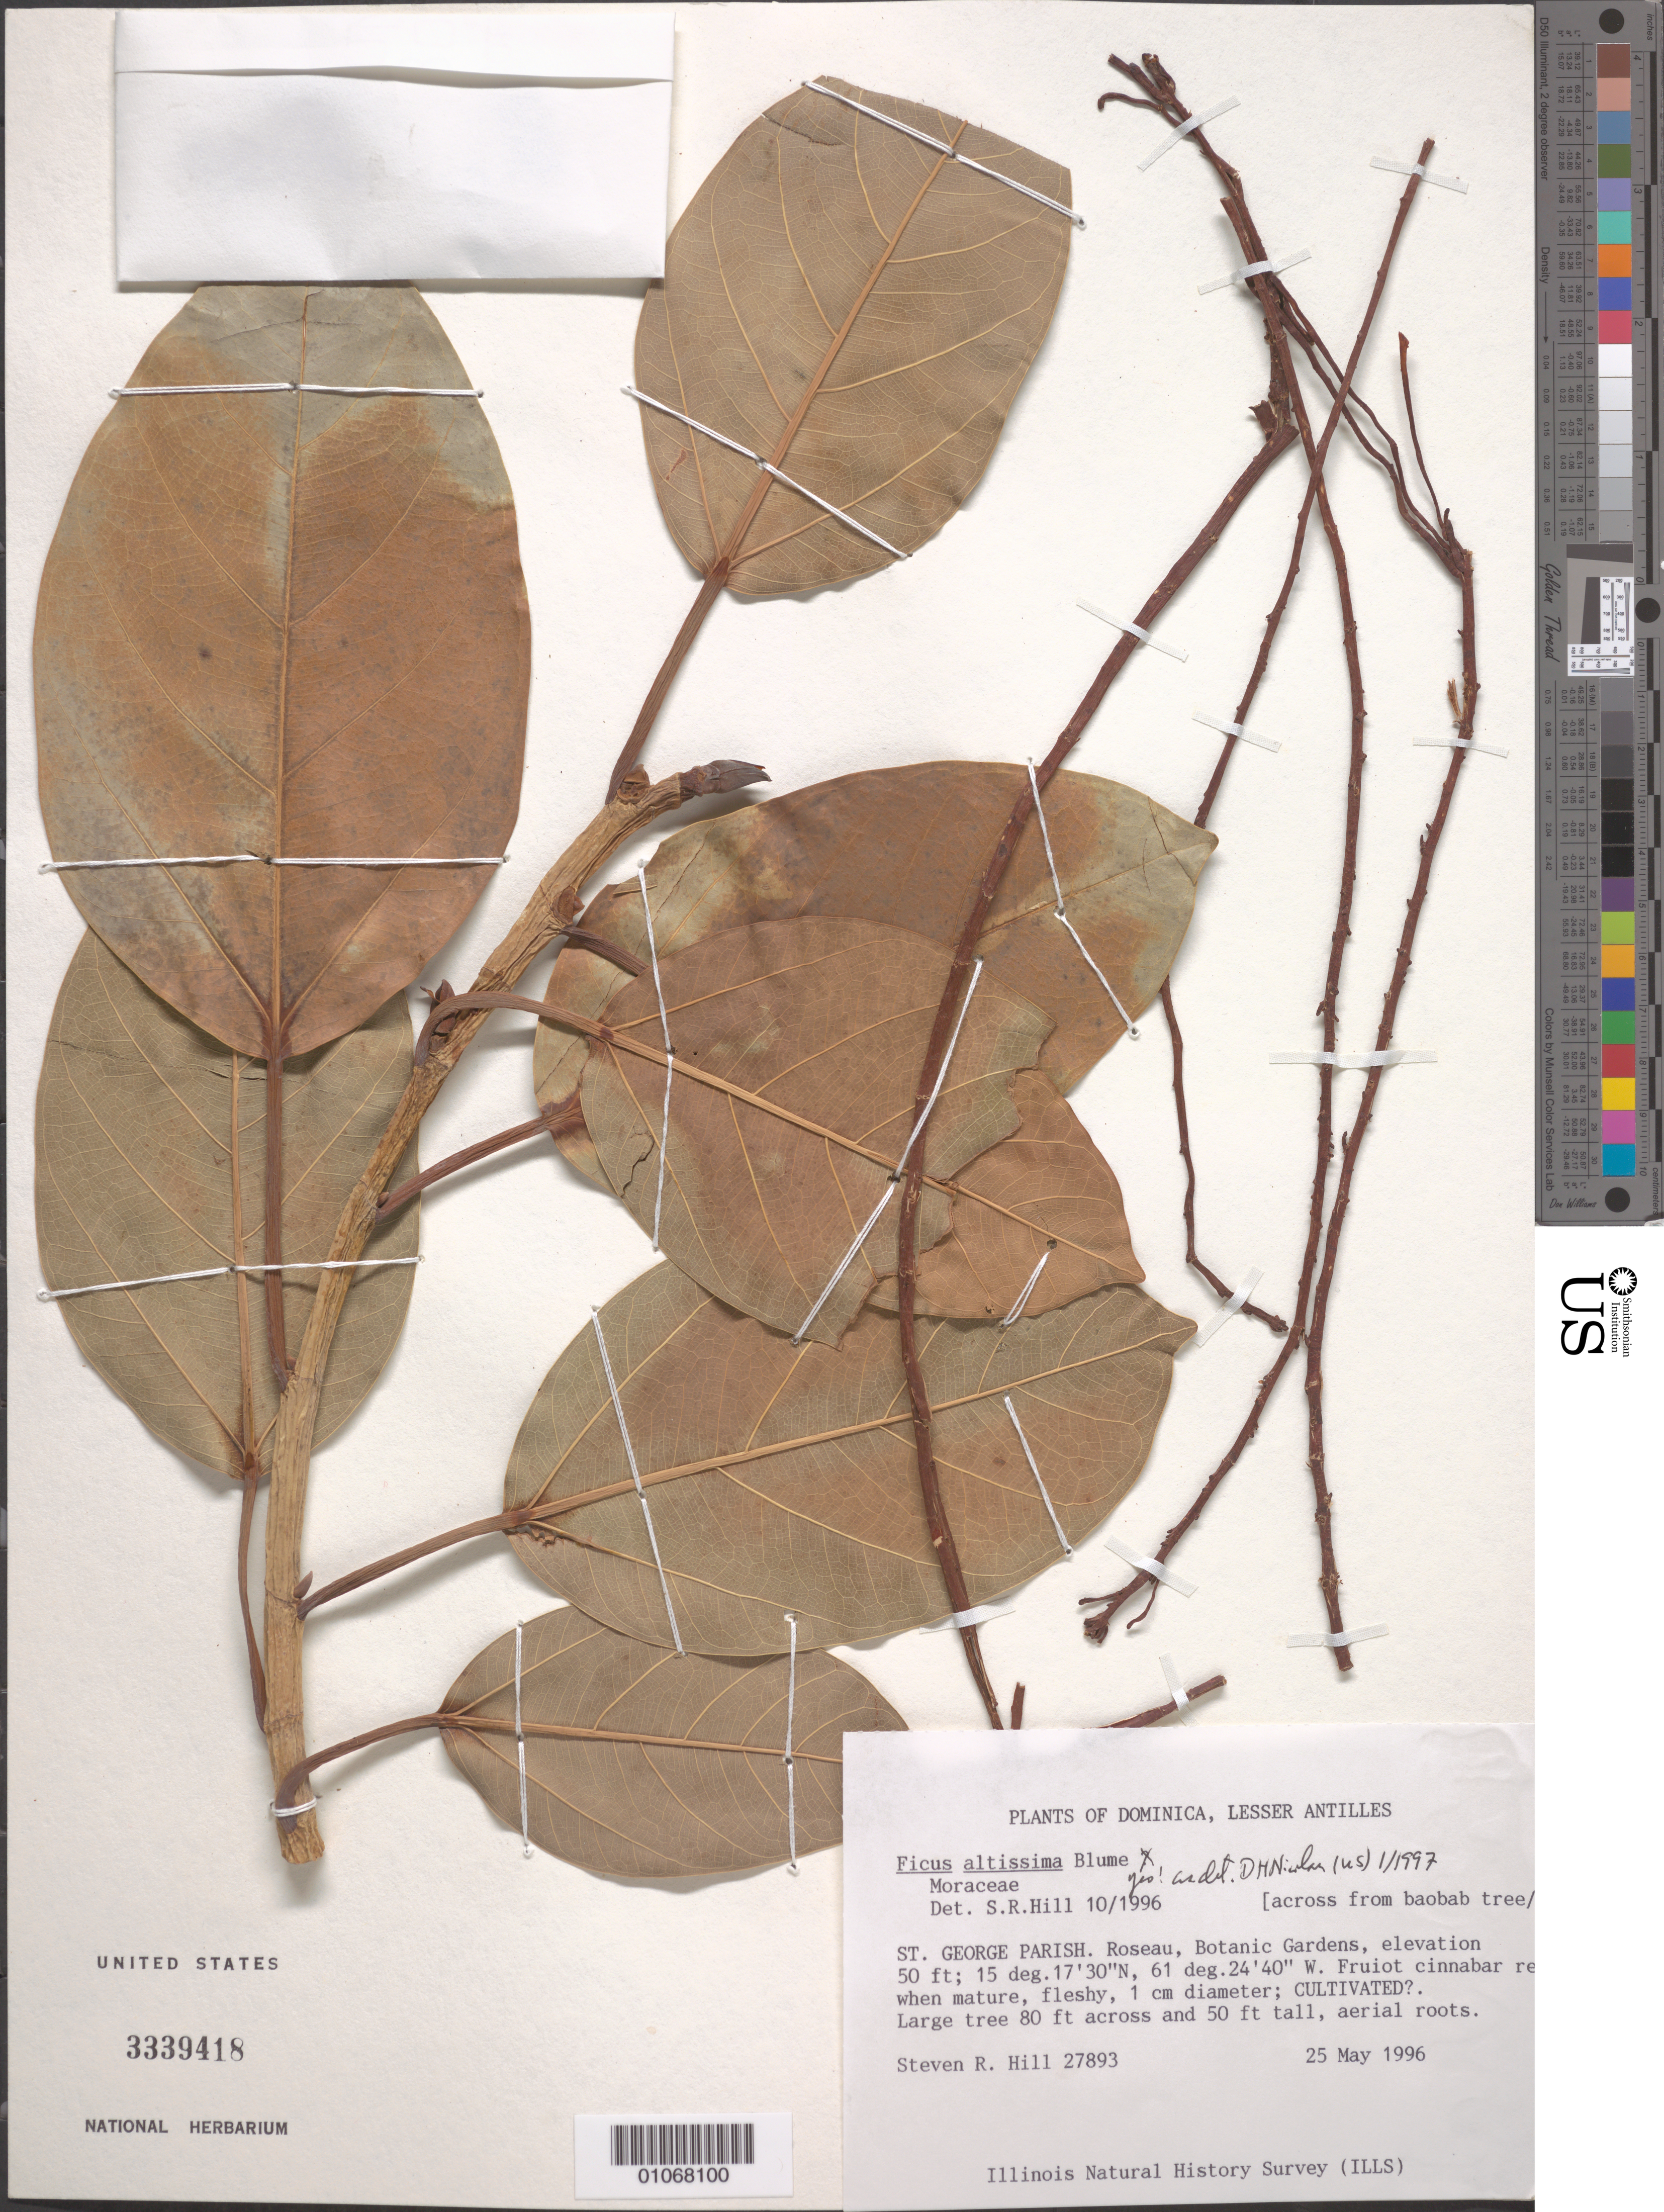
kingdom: Plantae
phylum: Tracheophyta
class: Magnoliopsida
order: Rosales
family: Moraceae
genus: Ficus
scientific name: Ficus altissima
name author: Blume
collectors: S. R. Hill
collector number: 27893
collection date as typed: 25 May 1996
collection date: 1996-05-25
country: Dominica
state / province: St. George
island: Dominica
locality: Roseau, Botanic gardens.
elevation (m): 15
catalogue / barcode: US 3339418